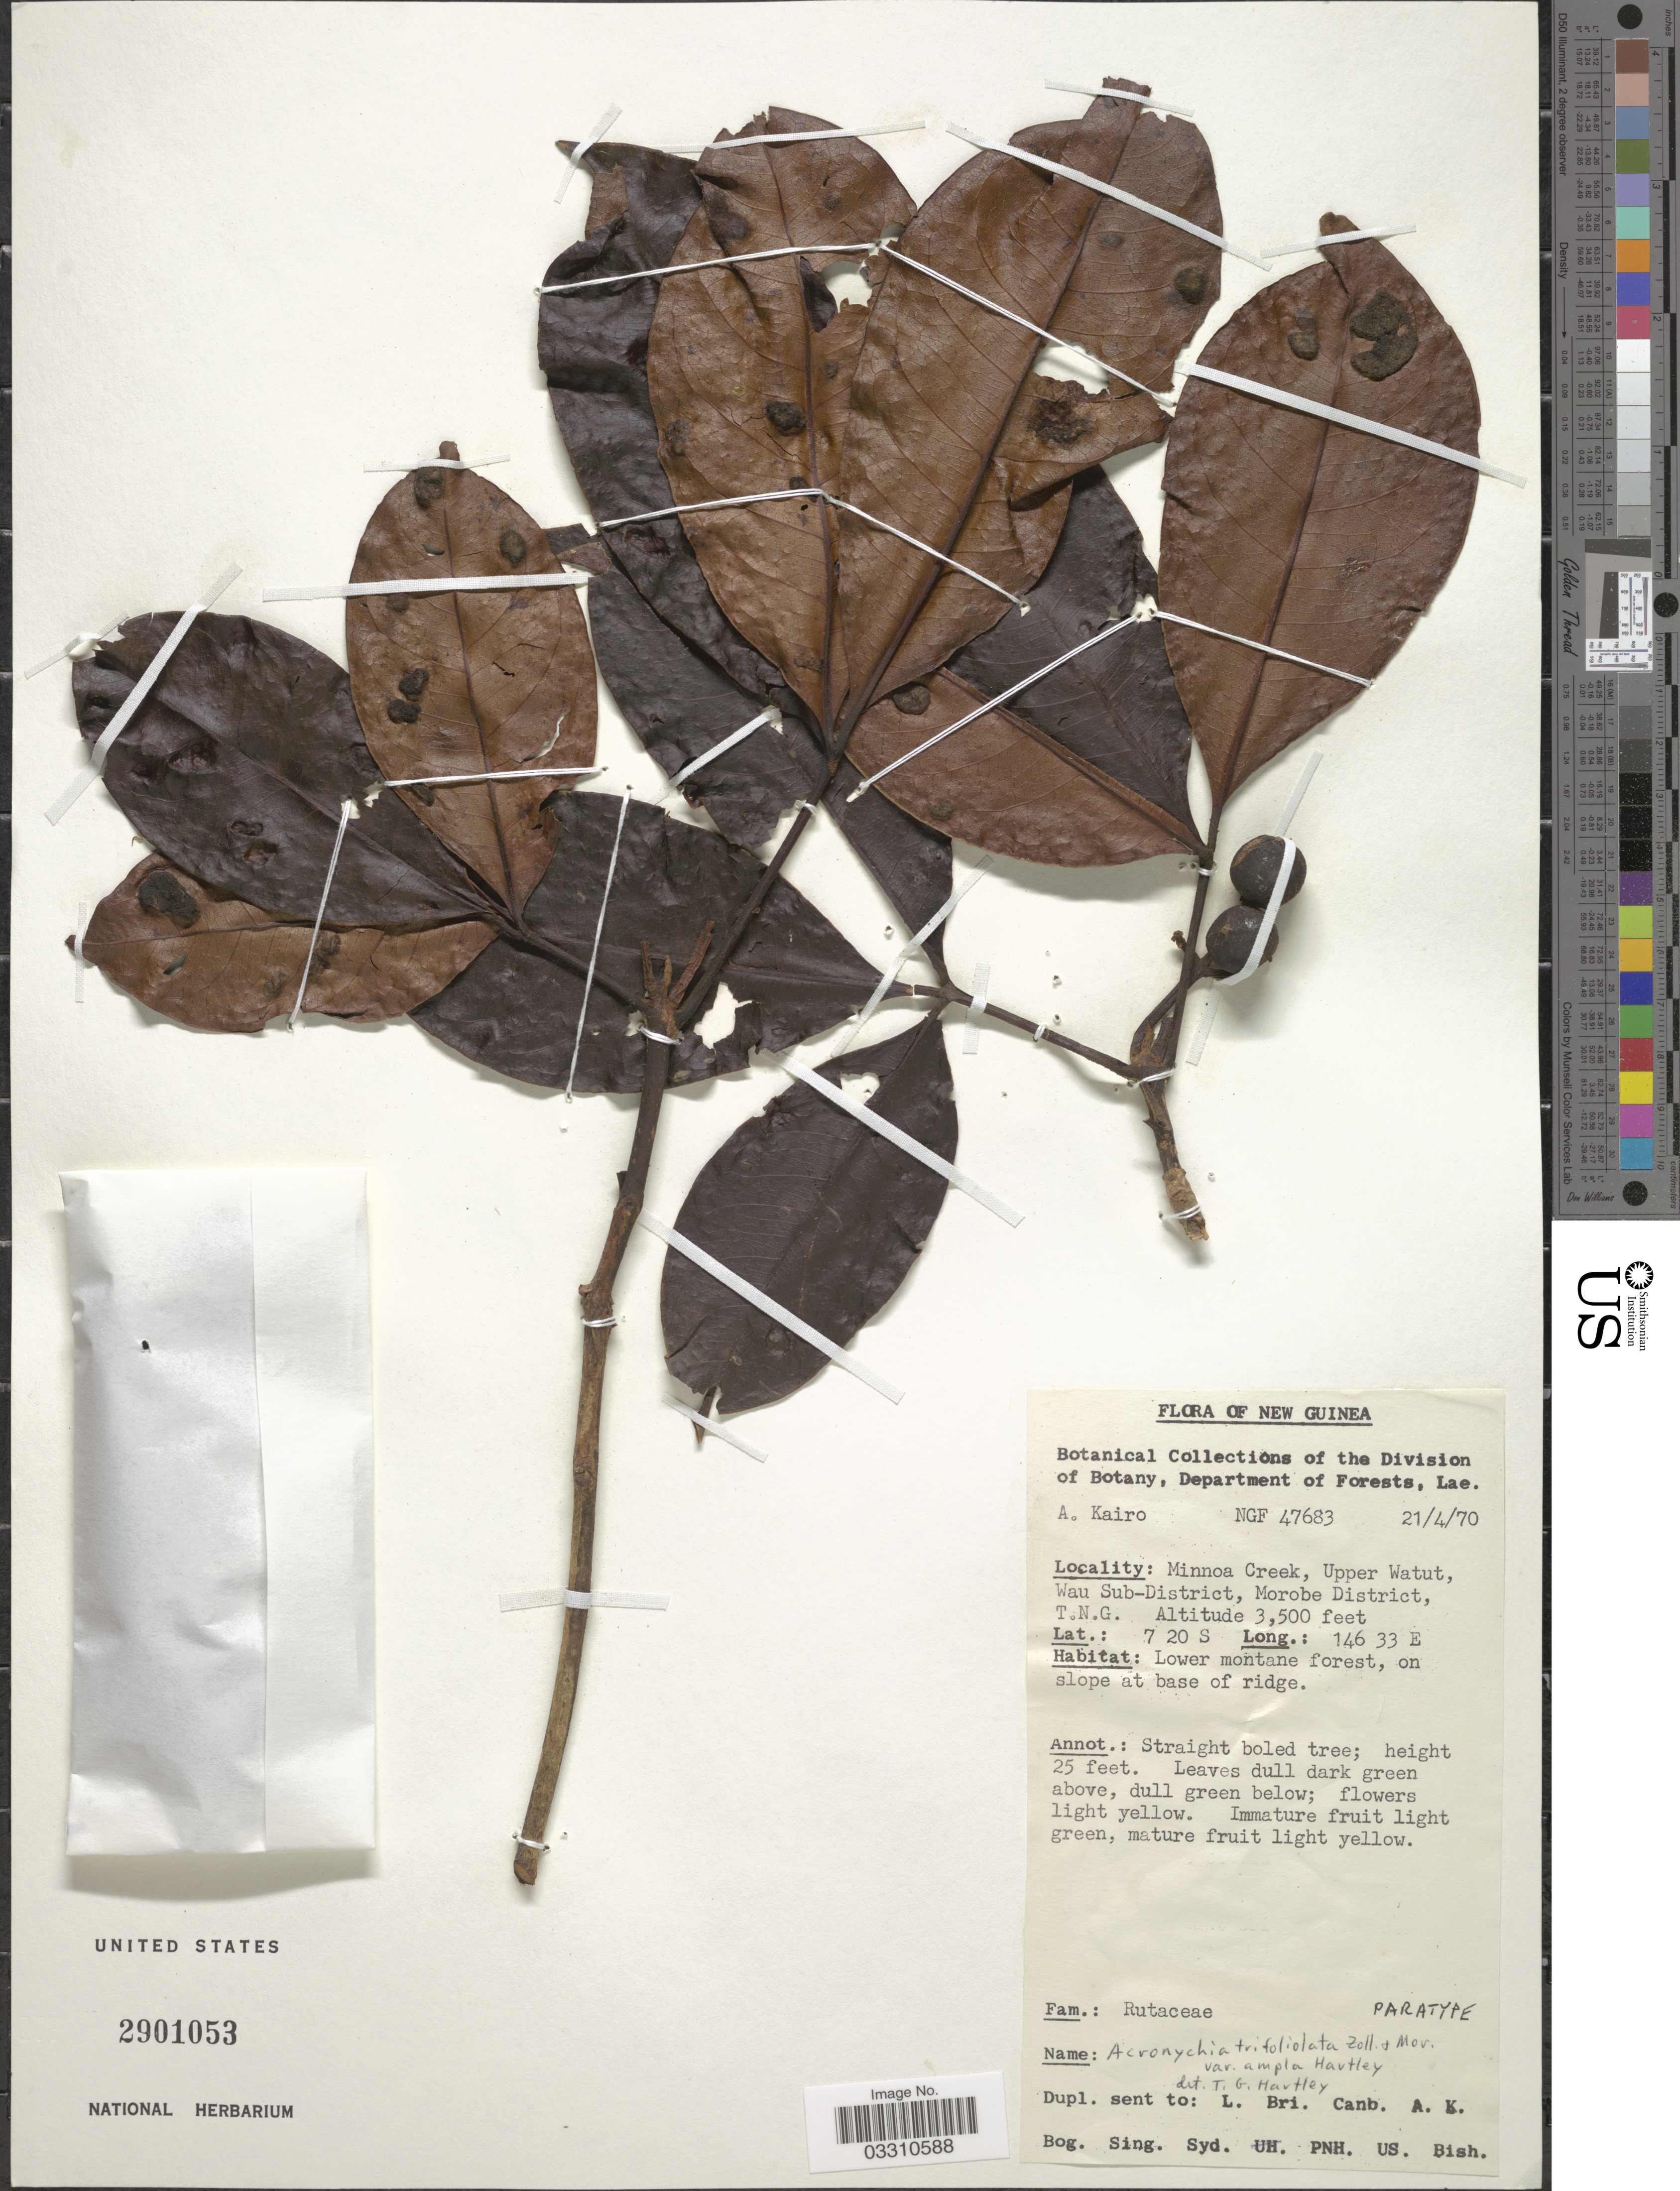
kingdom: Plantae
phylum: Tracheophyta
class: Magnoliopsida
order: Sapindales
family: Rutaceae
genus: Acronychia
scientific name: Acronychia trifoliolata var. ampla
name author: T.G. Hartley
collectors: A. Kairo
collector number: NGF47683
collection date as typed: Transcribed d/m/y: 21/4/70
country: Papua New Guinea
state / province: Morobe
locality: New Guinea. Minnoa Creek, Upper Watut, Wau Sub-District, Morobe District, T.N.G.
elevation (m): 1067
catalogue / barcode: US 2901053